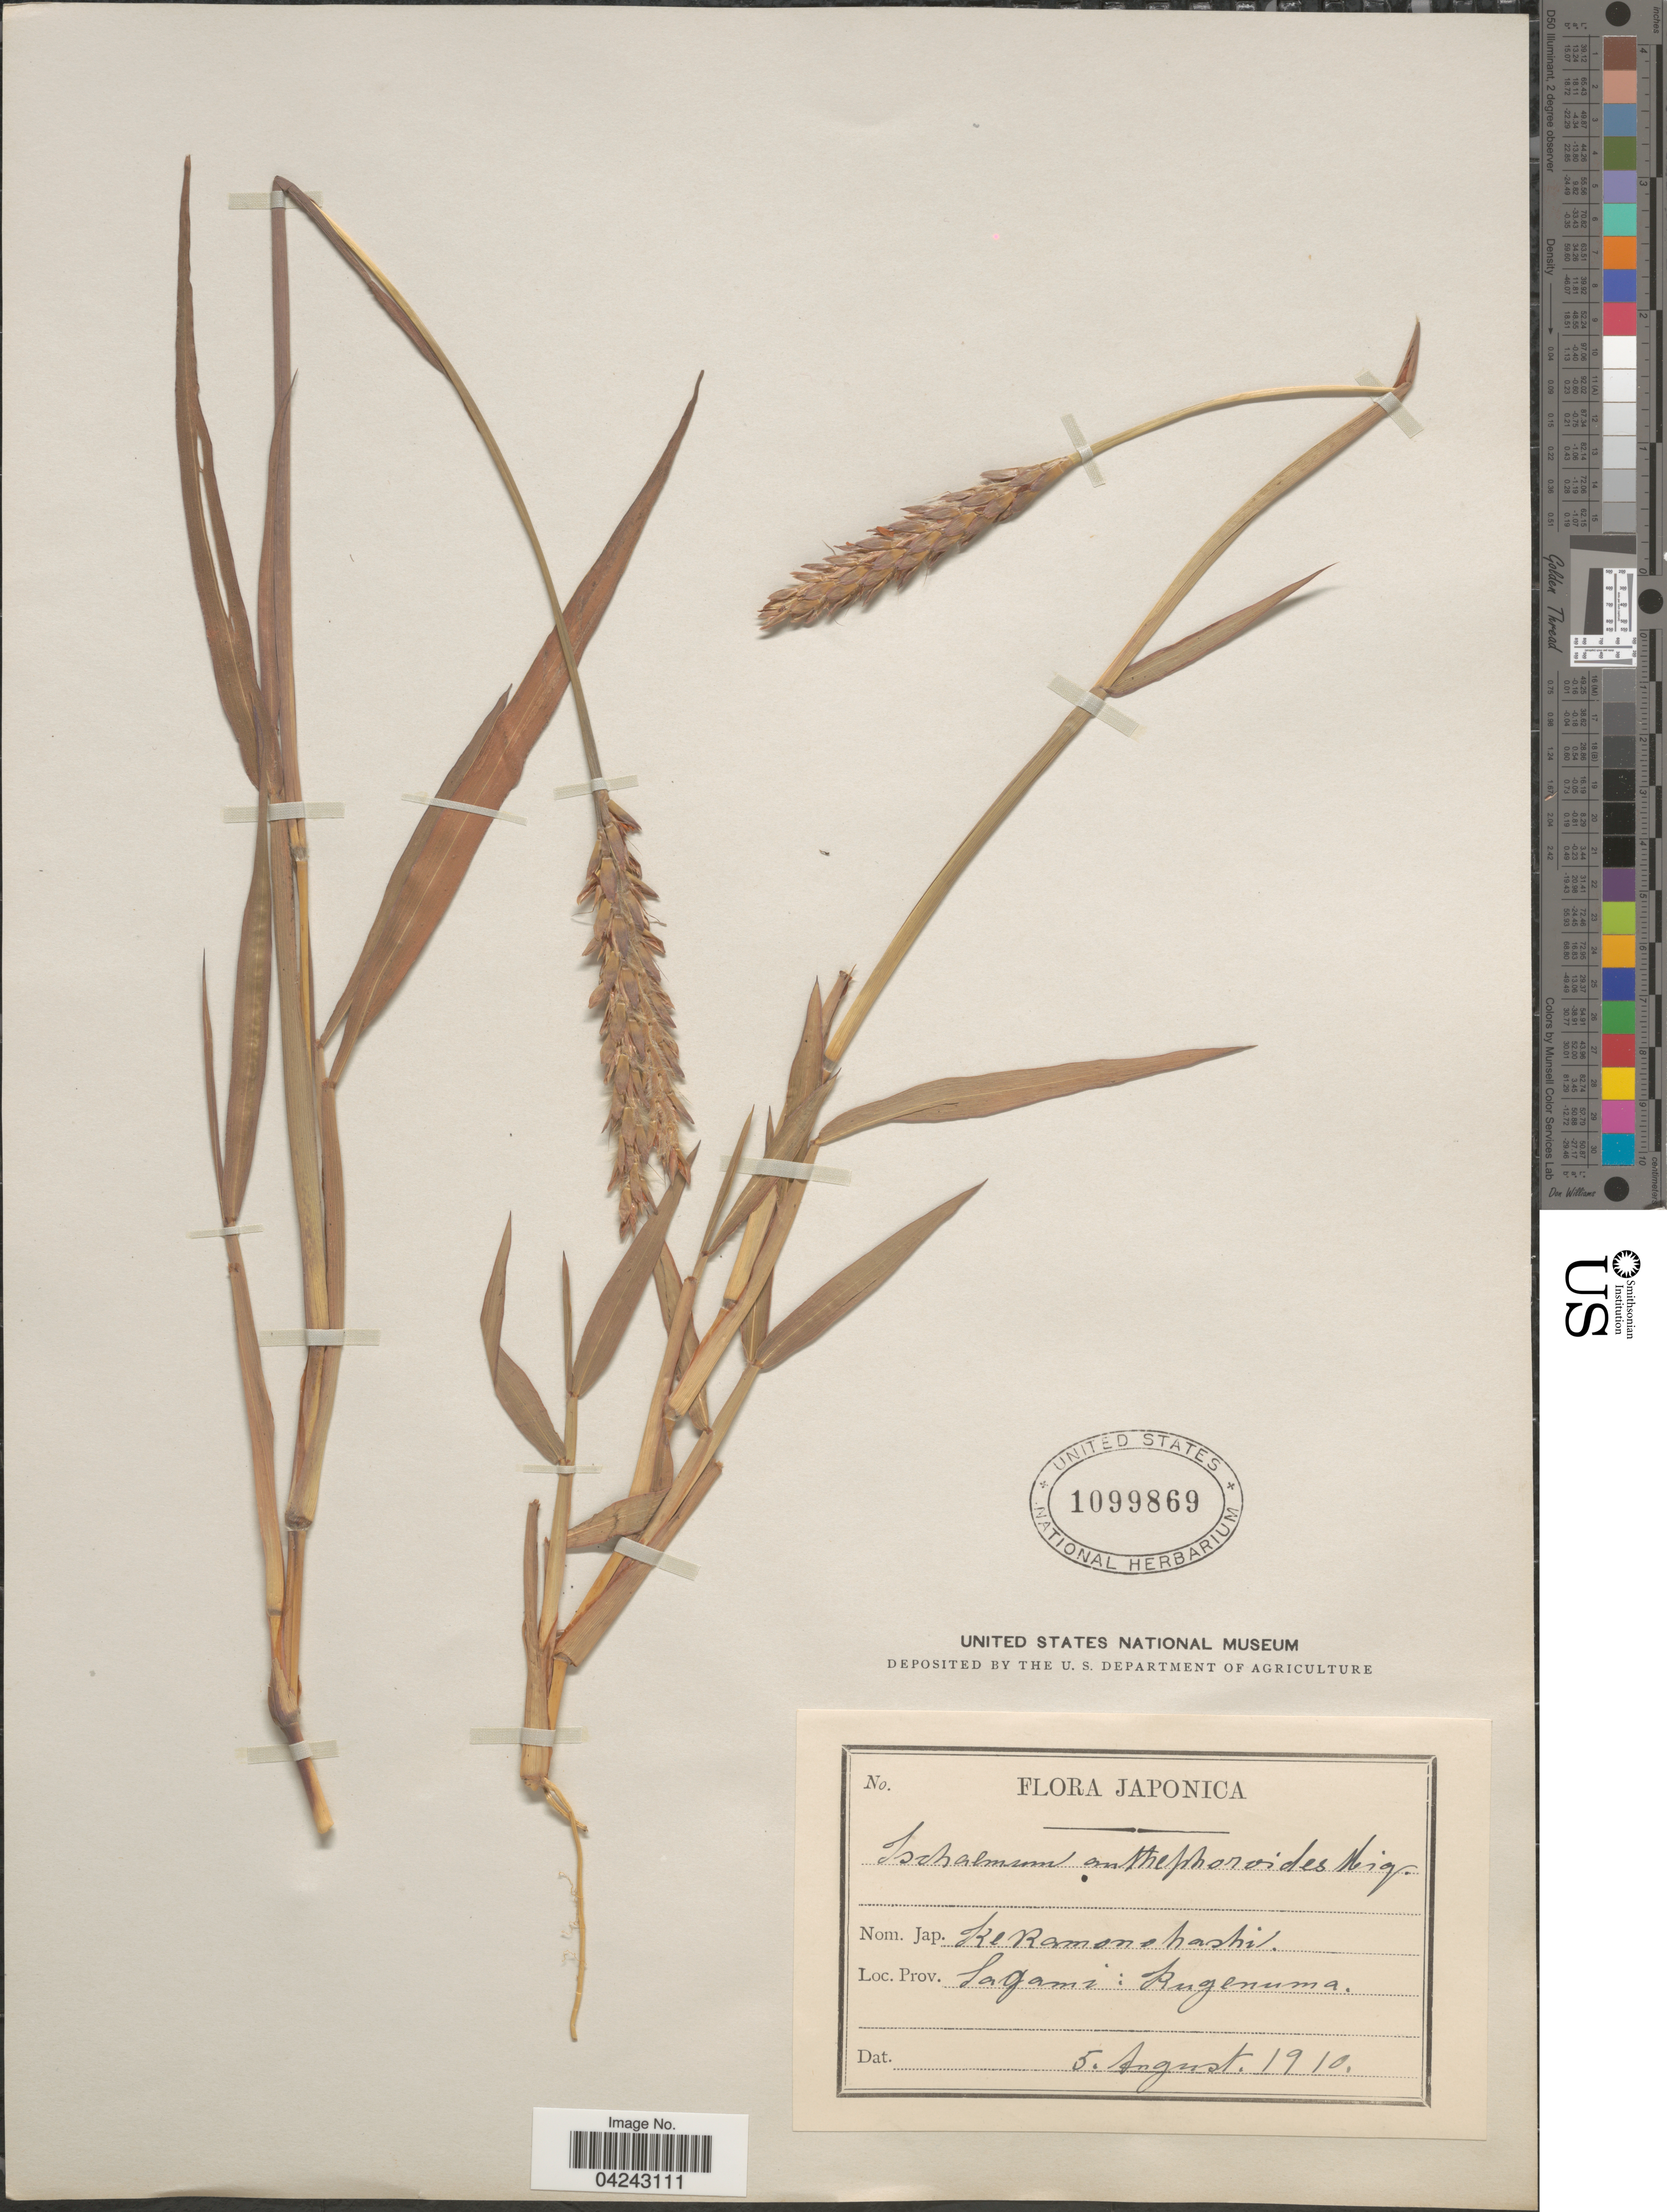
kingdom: Plantae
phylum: Tracheophyta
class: Liliopsida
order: Poales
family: Poaceae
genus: Ischaemum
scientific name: Ischaemum anthephoroides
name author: (Steud.) Miq.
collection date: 1910-08-05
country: Japan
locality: Sagami: Rugenuma.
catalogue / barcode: US 1099869